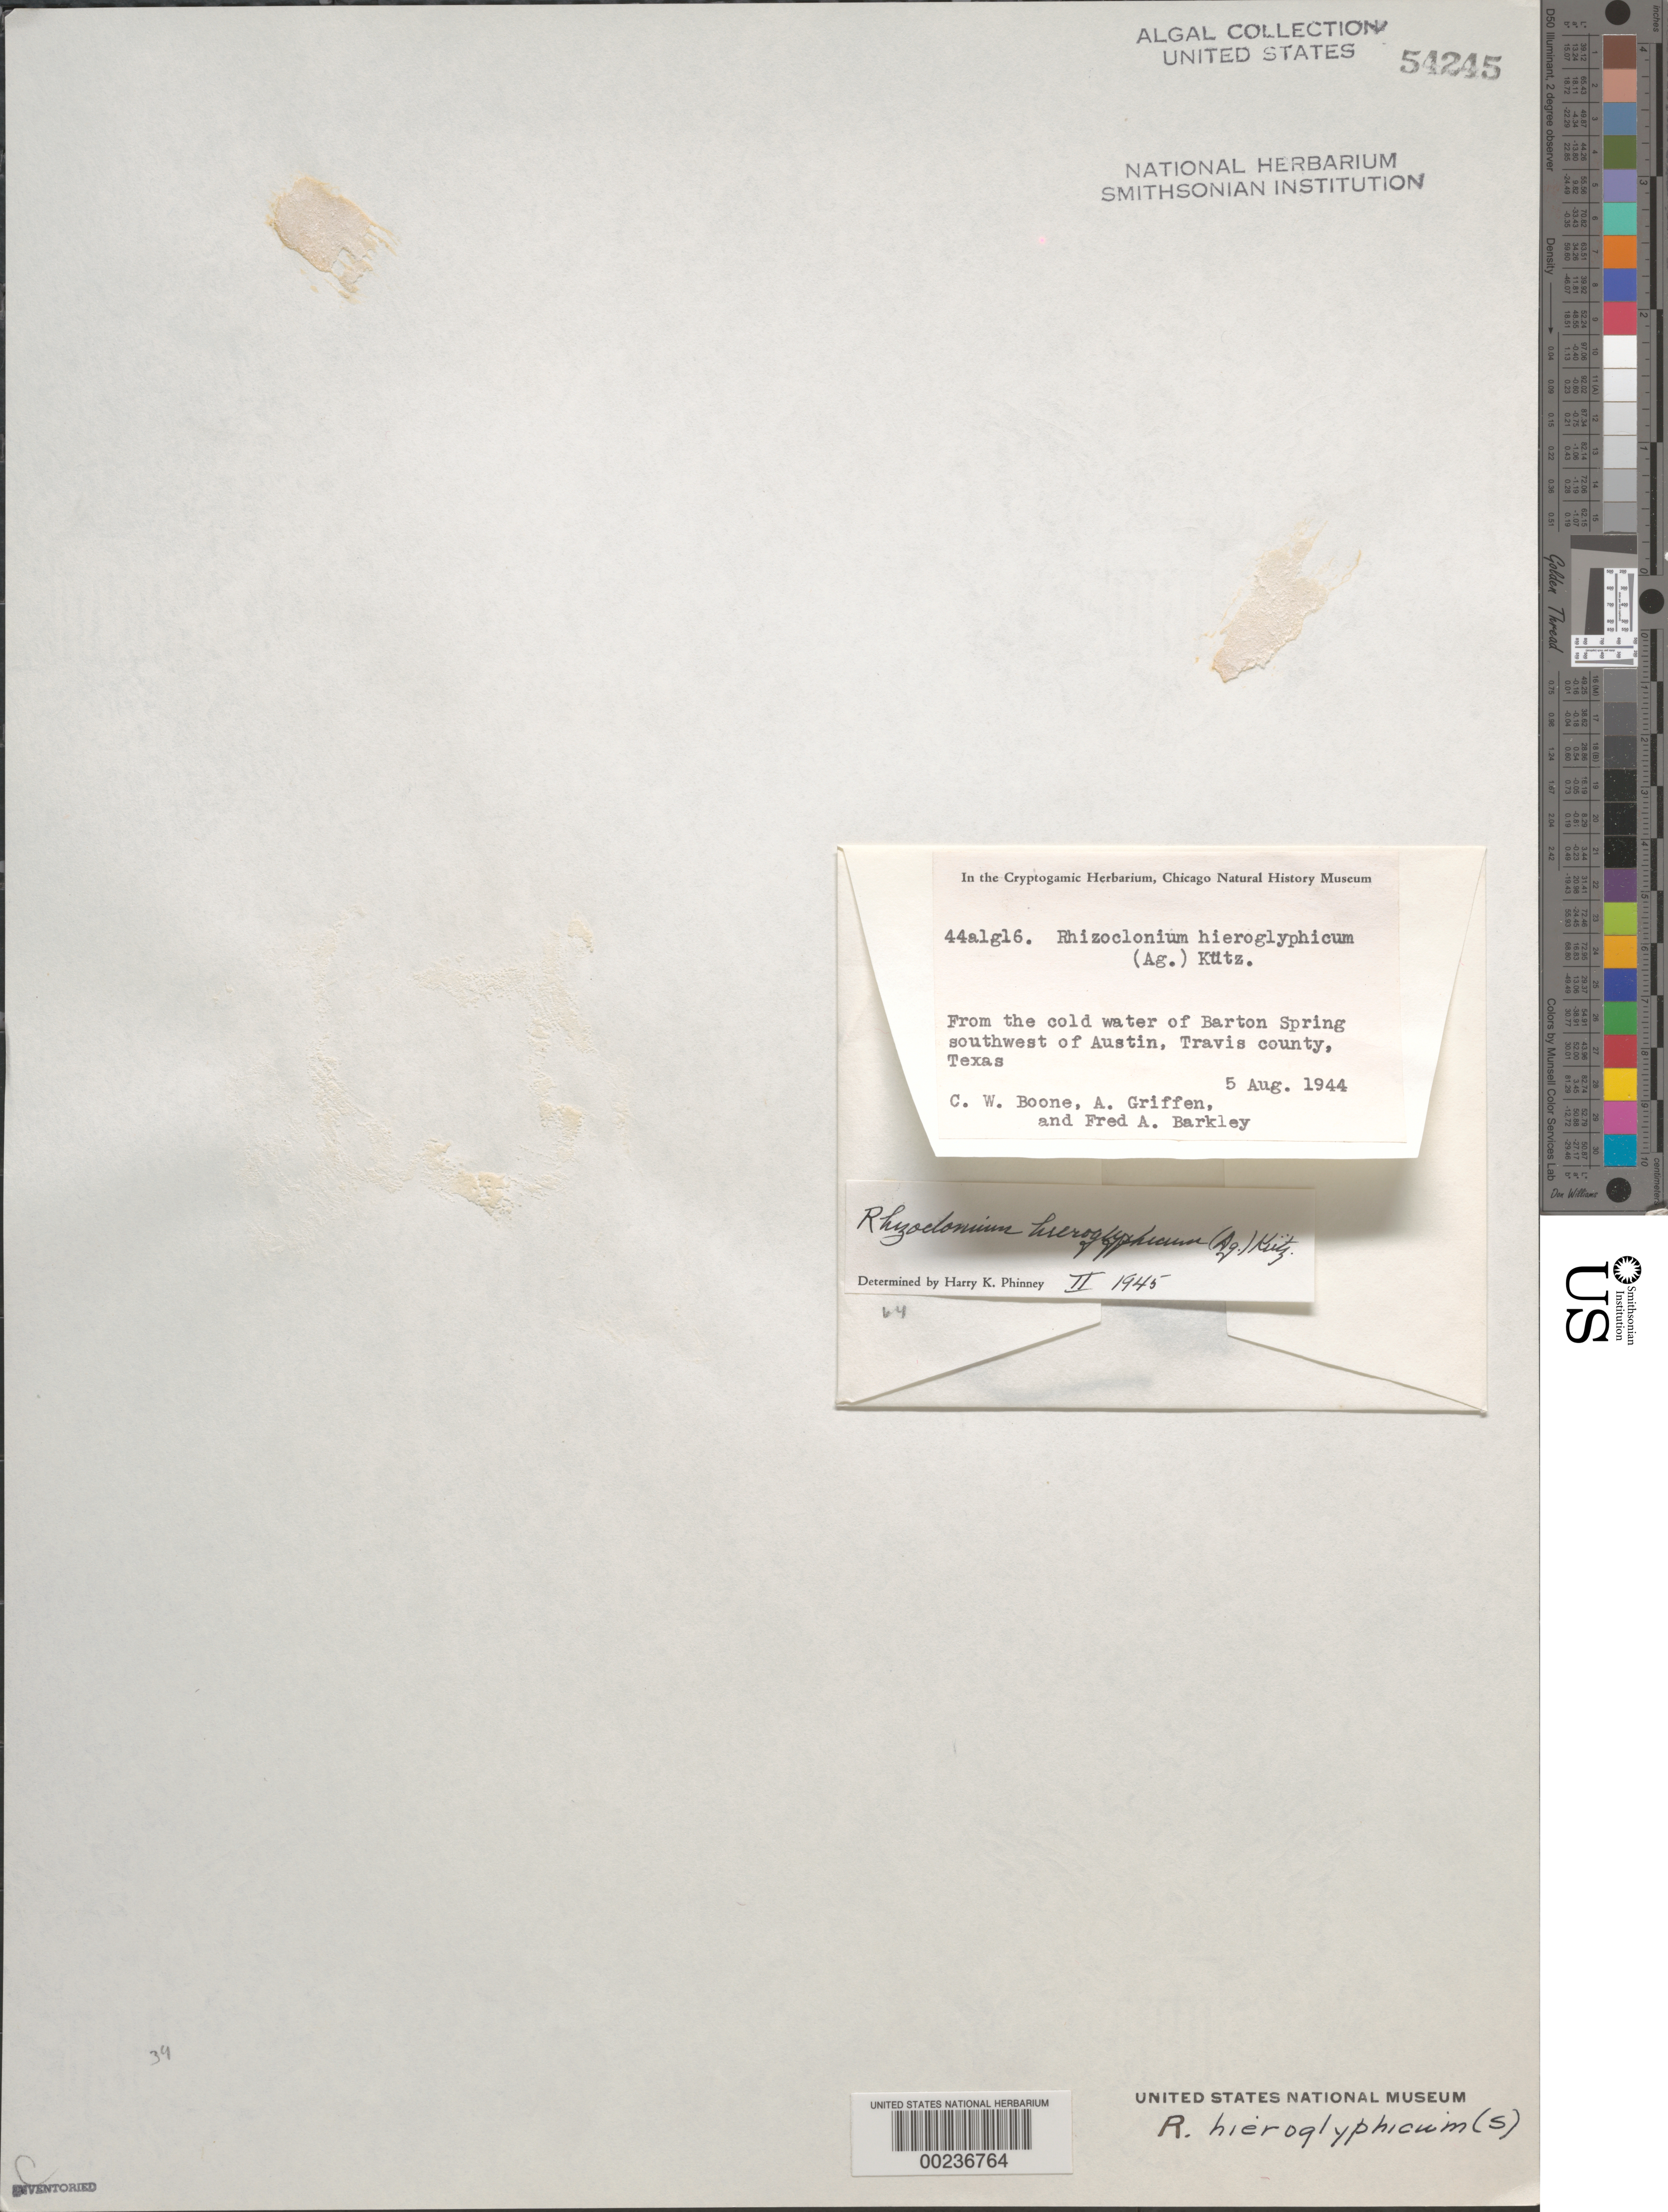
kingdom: Plantae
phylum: Chlorophyta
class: Ulvophyceae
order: Cladophorales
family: Cladophoraceae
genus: Rhizoclonium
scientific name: Rhizoclonium hieroglyphicum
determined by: Phinney, H. K.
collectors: C. Boone, A. Griffen & F. A. Barkley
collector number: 44algl6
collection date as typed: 05 Aug 1944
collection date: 1944-08-05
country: United States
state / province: Texas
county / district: Travis County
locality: Barton Spring, southwest of Austin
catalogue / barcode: US 54245